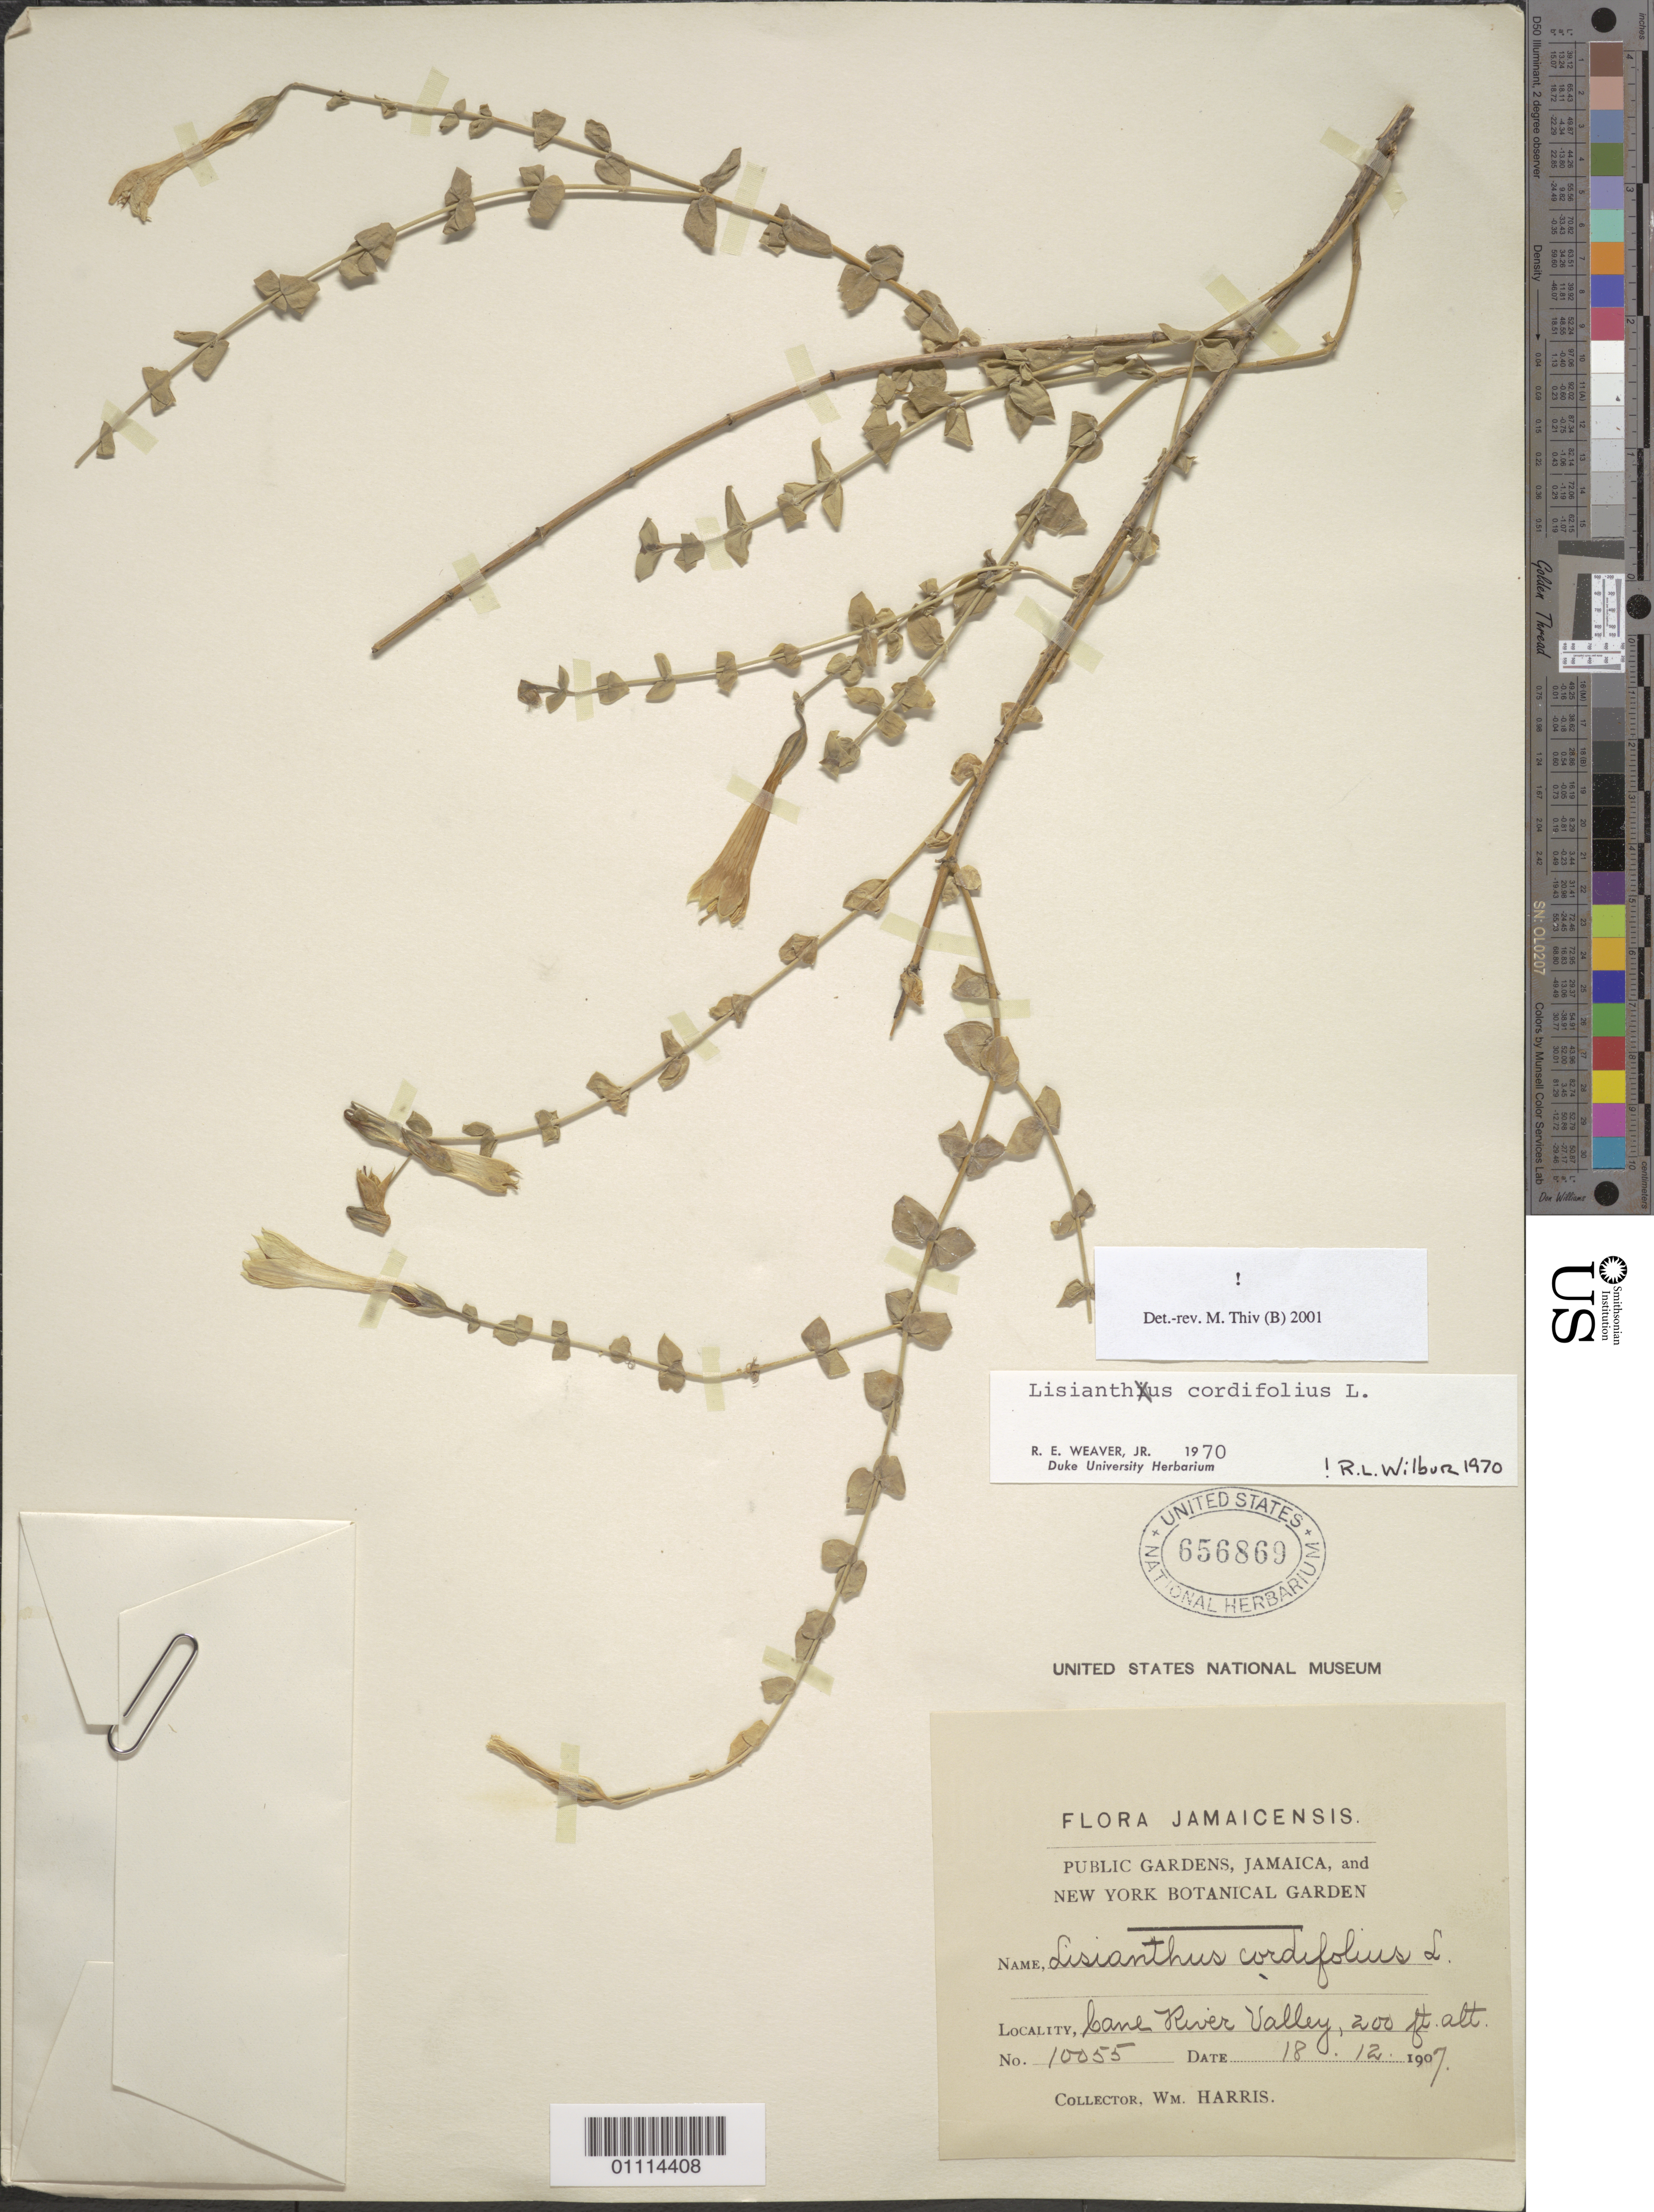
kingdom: Plantae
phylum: Tracheophyta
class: Magnoliopsida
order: Gentianales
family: Gentianaceae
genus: Lisianthius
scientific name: Lisianthius cordifolius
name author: L.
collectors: W. Harris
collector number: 10055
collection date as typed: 18 Dec 1907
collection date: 1907-12-18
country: Jamaica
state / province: Saint Andrew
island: Jamaica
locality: Cane River Valley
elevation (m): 61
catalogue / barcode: US 656869